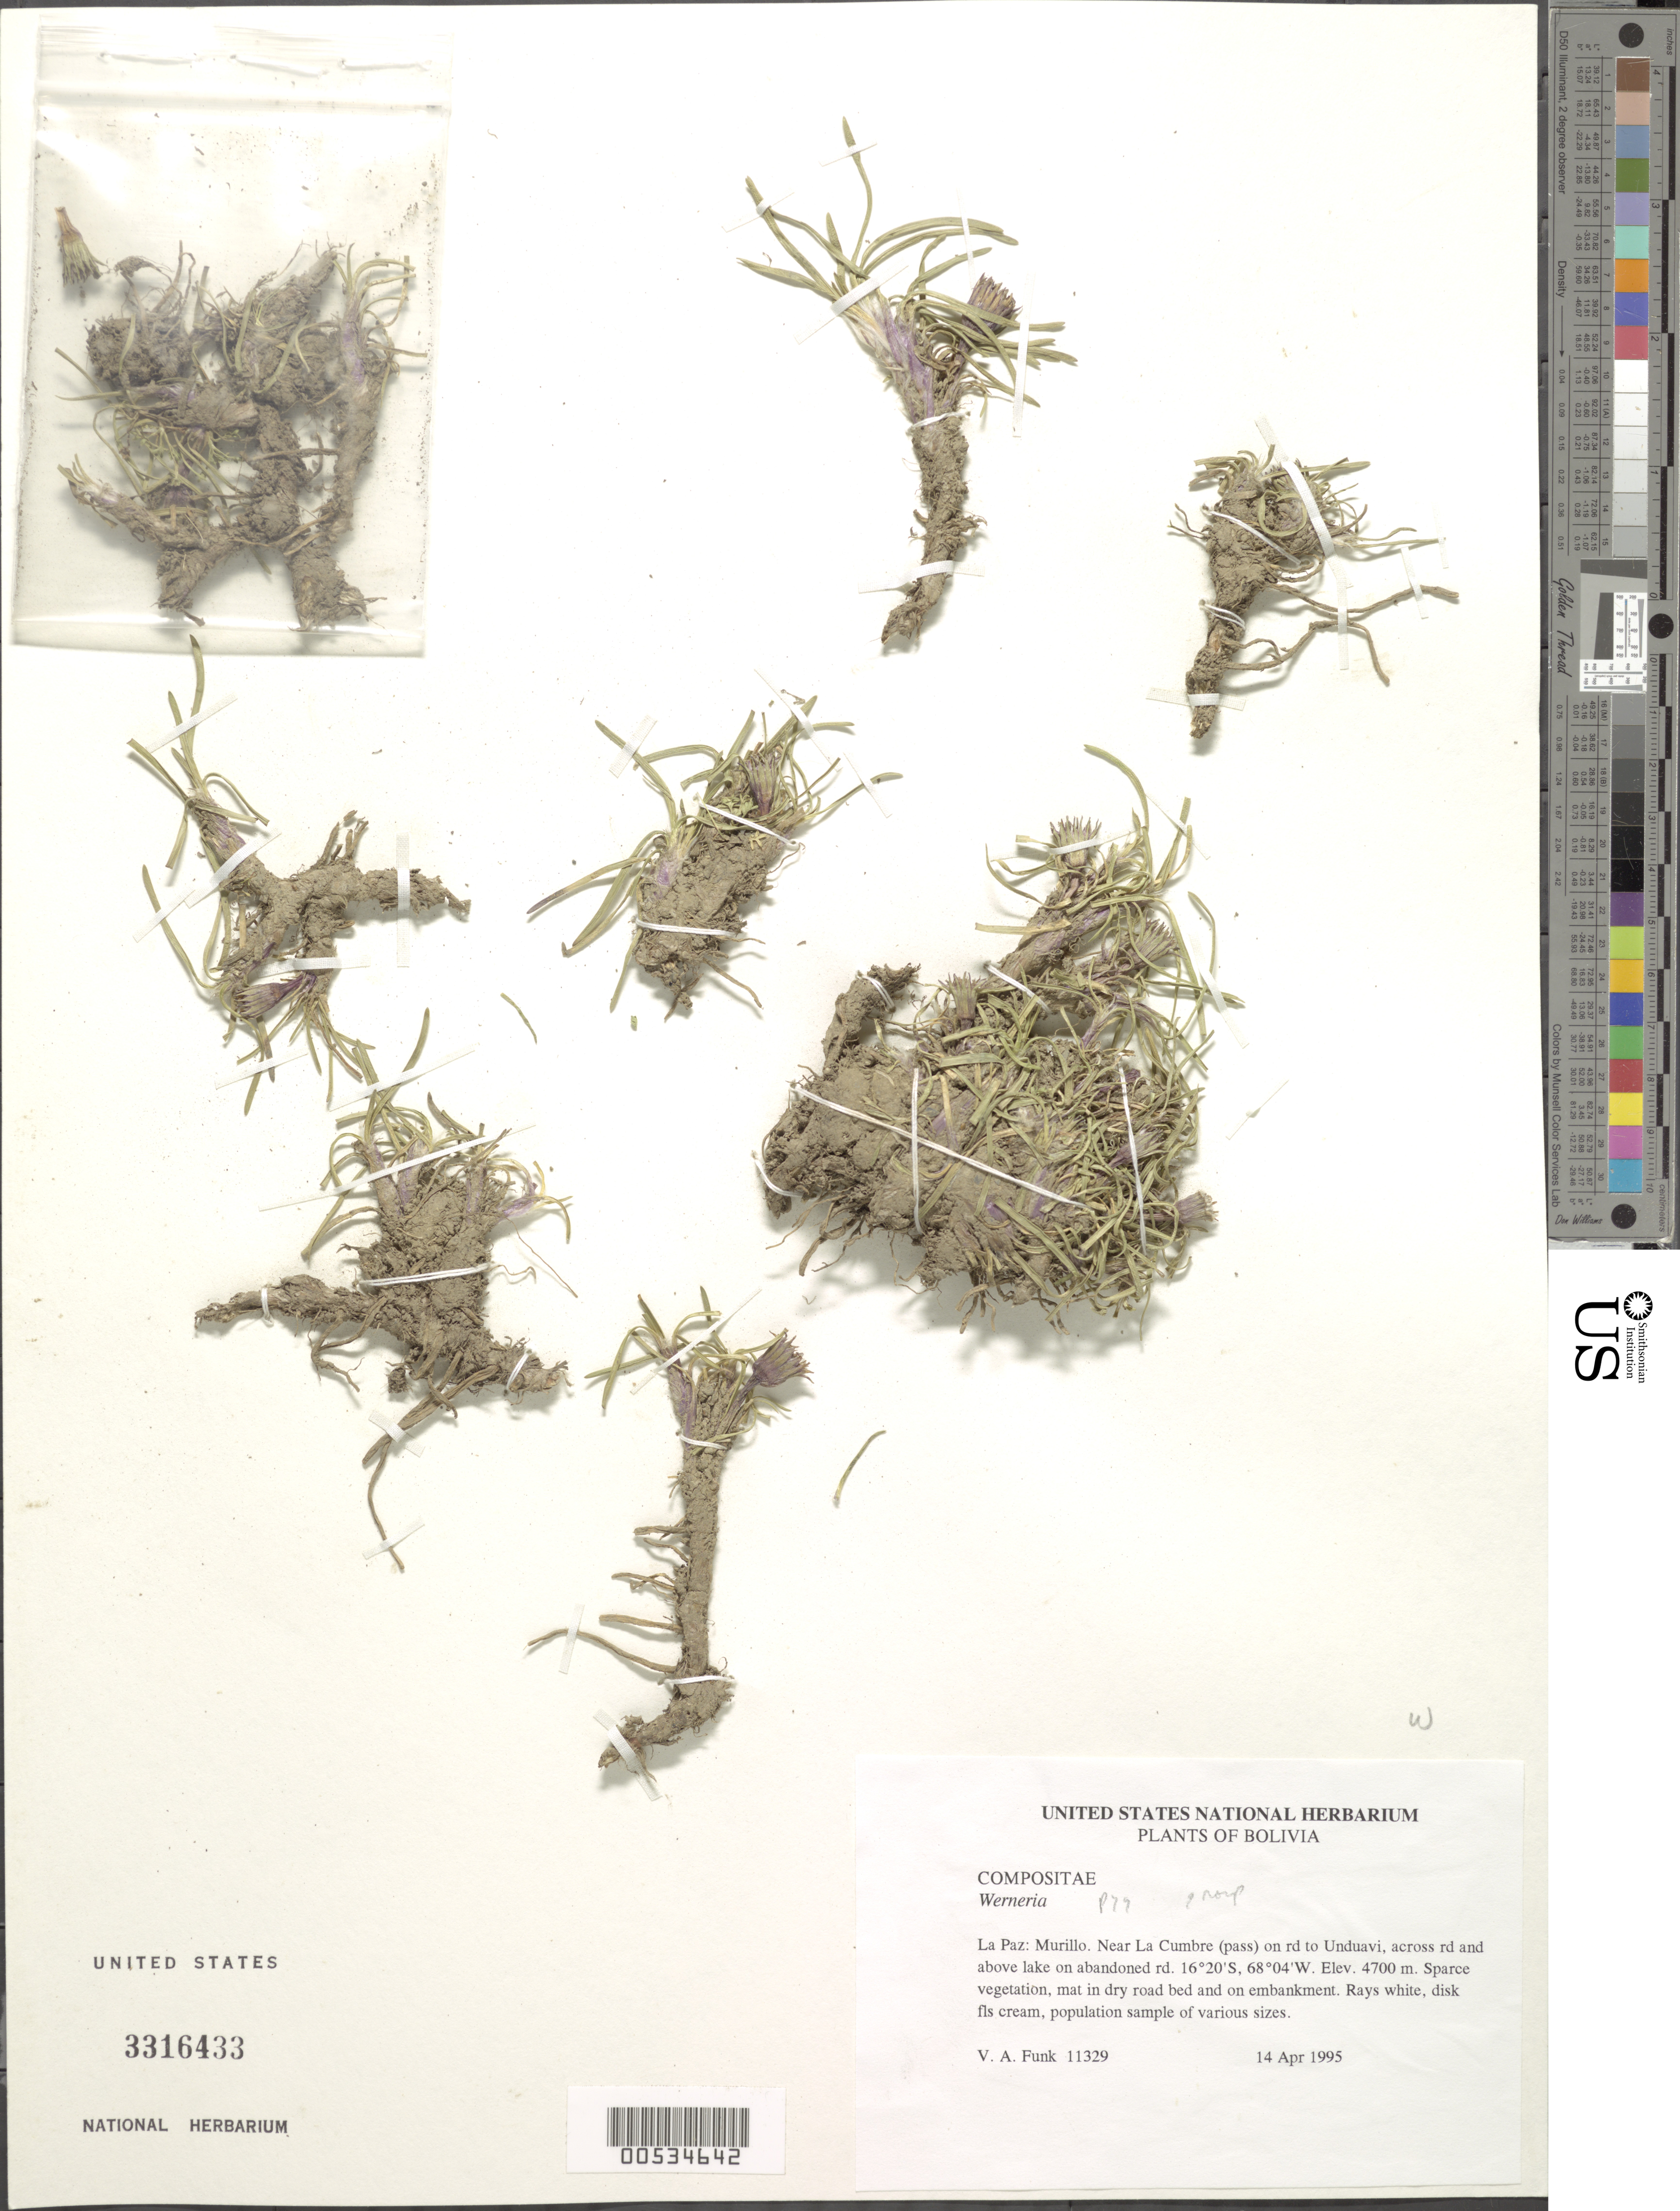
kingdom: Plantae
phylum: Tracheophyta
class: Magnoliopsida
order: Asterales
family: Asteraceae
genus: Werneria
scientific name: Werneria apiculata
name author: Sch. Bip.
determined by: Calvo, Joel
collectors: V. Funk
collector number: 11329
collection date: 1995-04-14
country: Bolivia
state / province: La Paz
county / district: Murillo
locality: La Cumbre (pass) on rd to Unduavi, across rd and above lake on abandoned road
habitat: Sparse vegetation, mat in dry bed and on embankment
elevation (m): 4700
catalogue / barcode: US 3316442